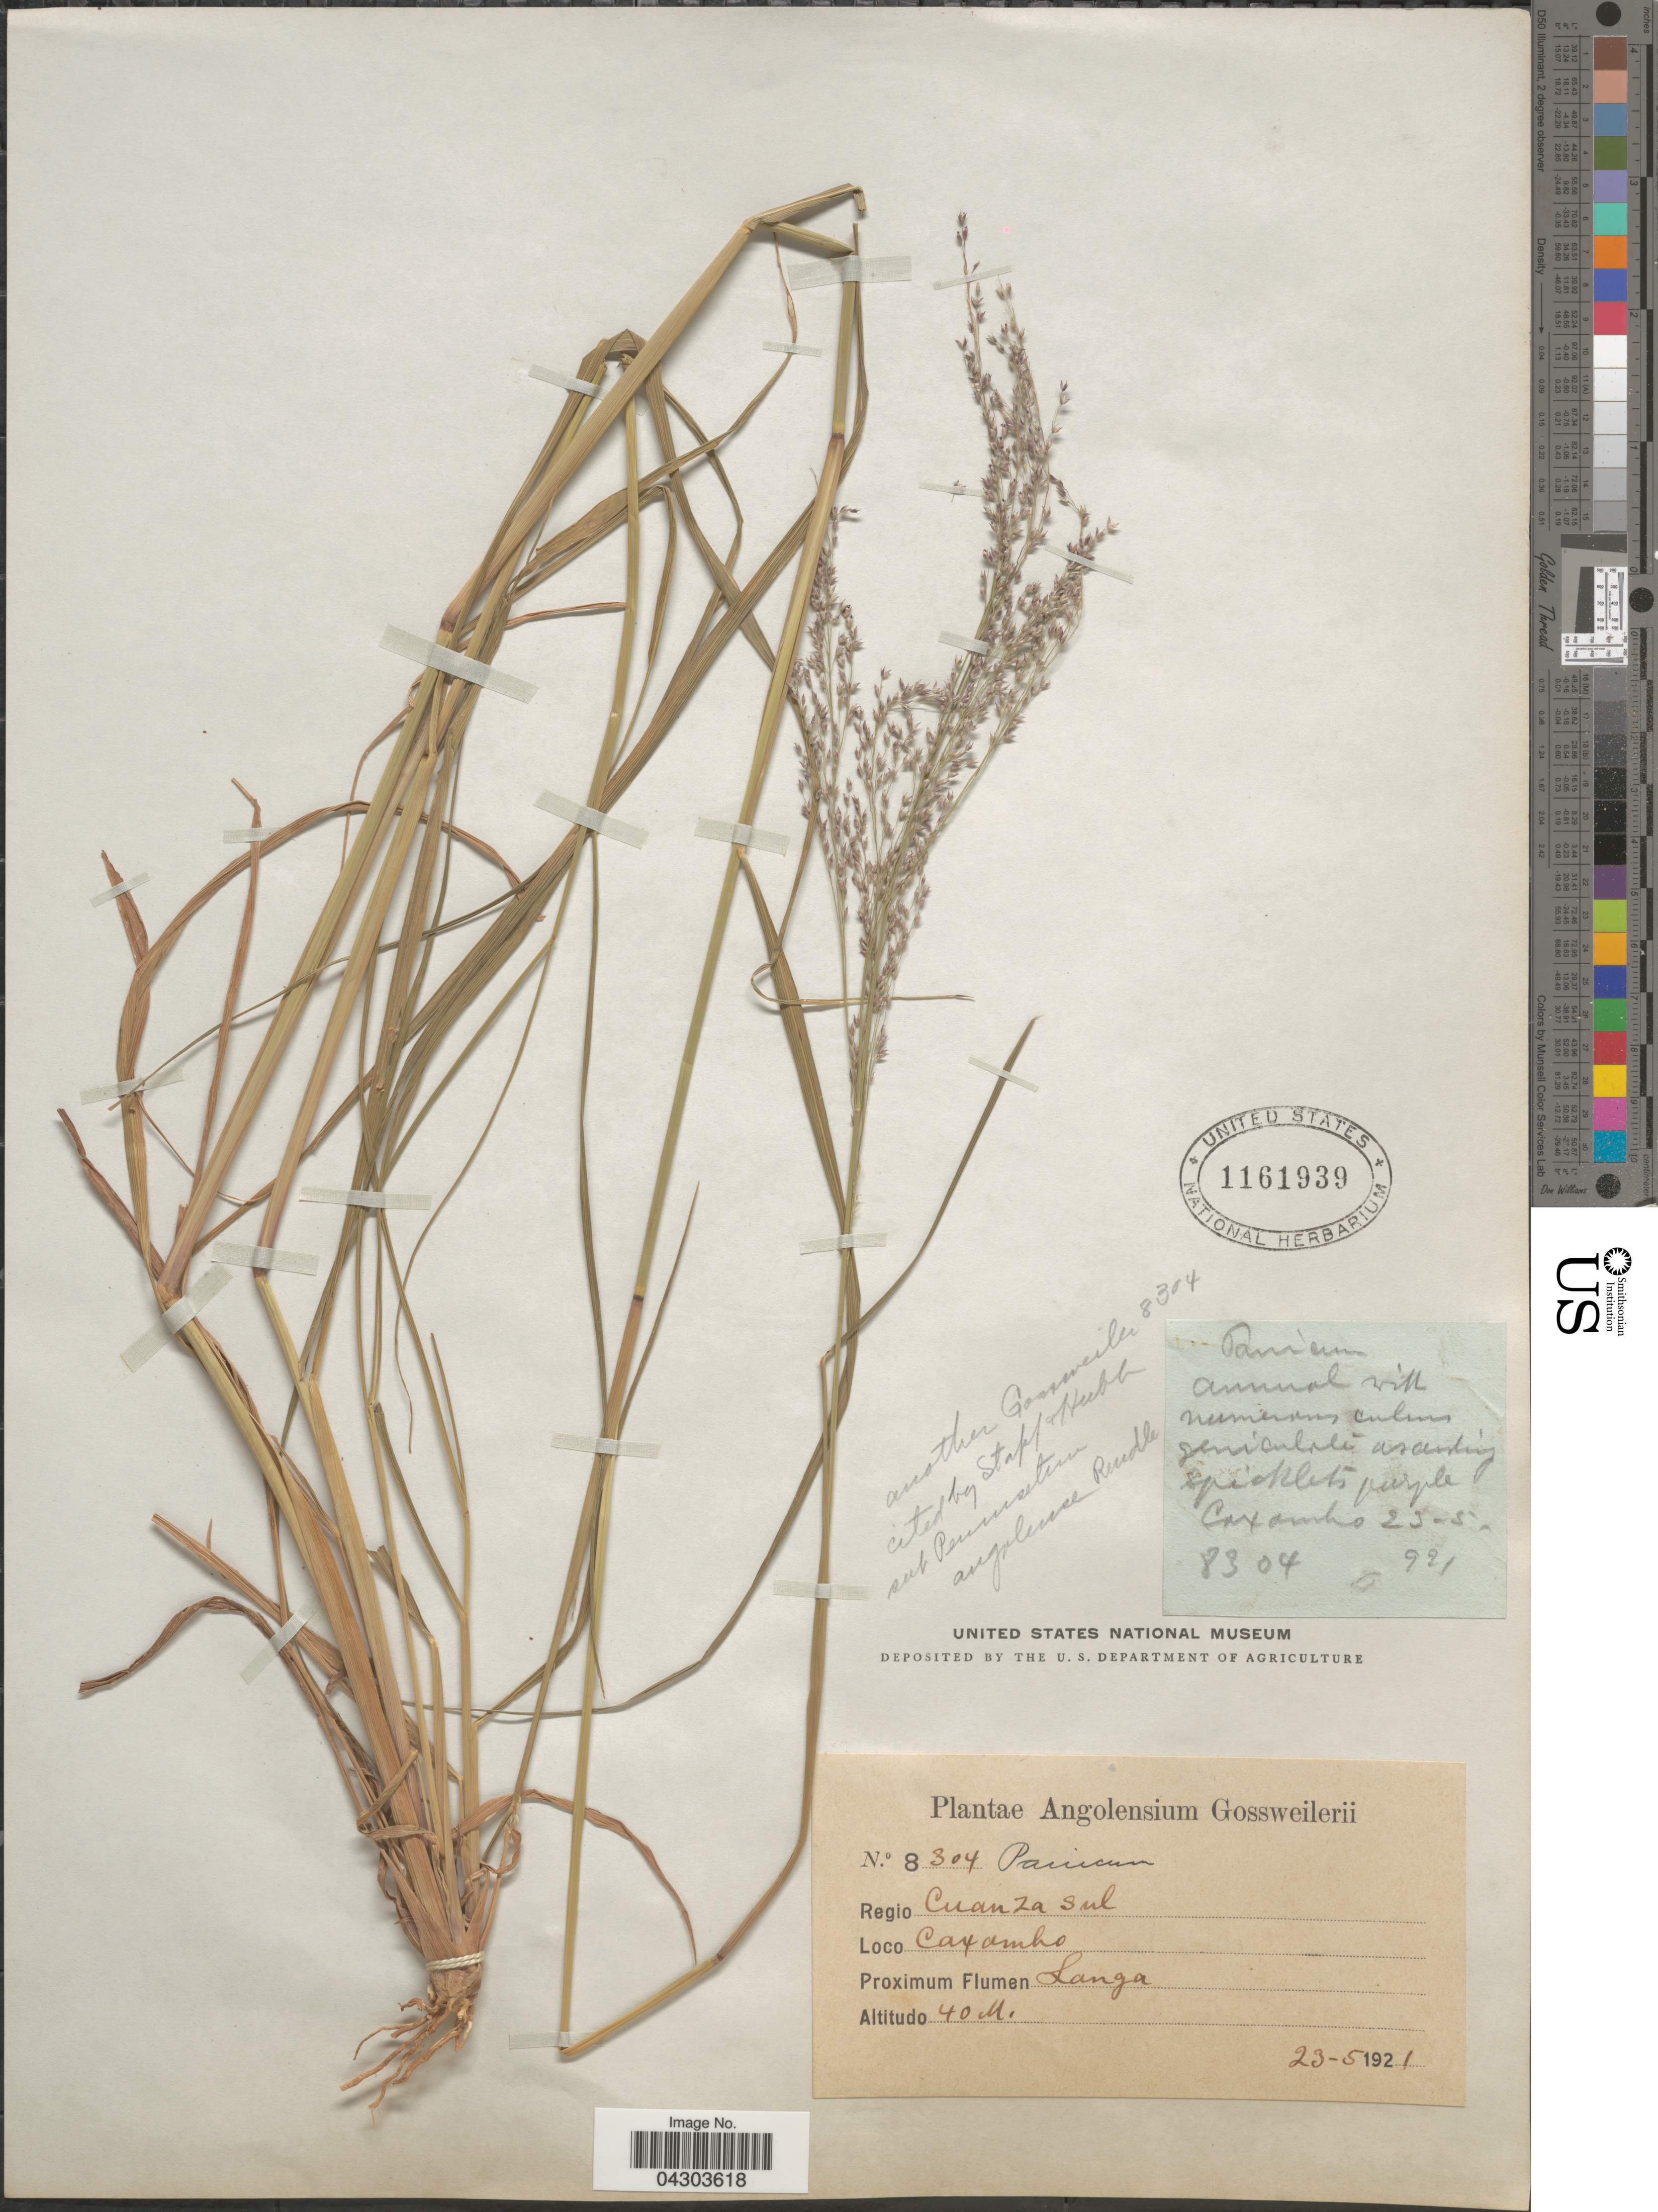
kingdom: Plantae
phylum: Tracheophyta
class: Liliopsida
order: Poales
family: Poaceae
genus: Panicum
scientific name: Panicum fluviicola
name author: Steud.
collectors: -. Gossweiler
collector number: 8304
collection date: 1921-05-23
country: Angola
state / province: Cuanza Sul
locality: Angolensium. Regio Cuanza Sul. Caxambo. Proximum Flumen Langa.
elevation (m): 40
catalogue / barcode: US 1161939